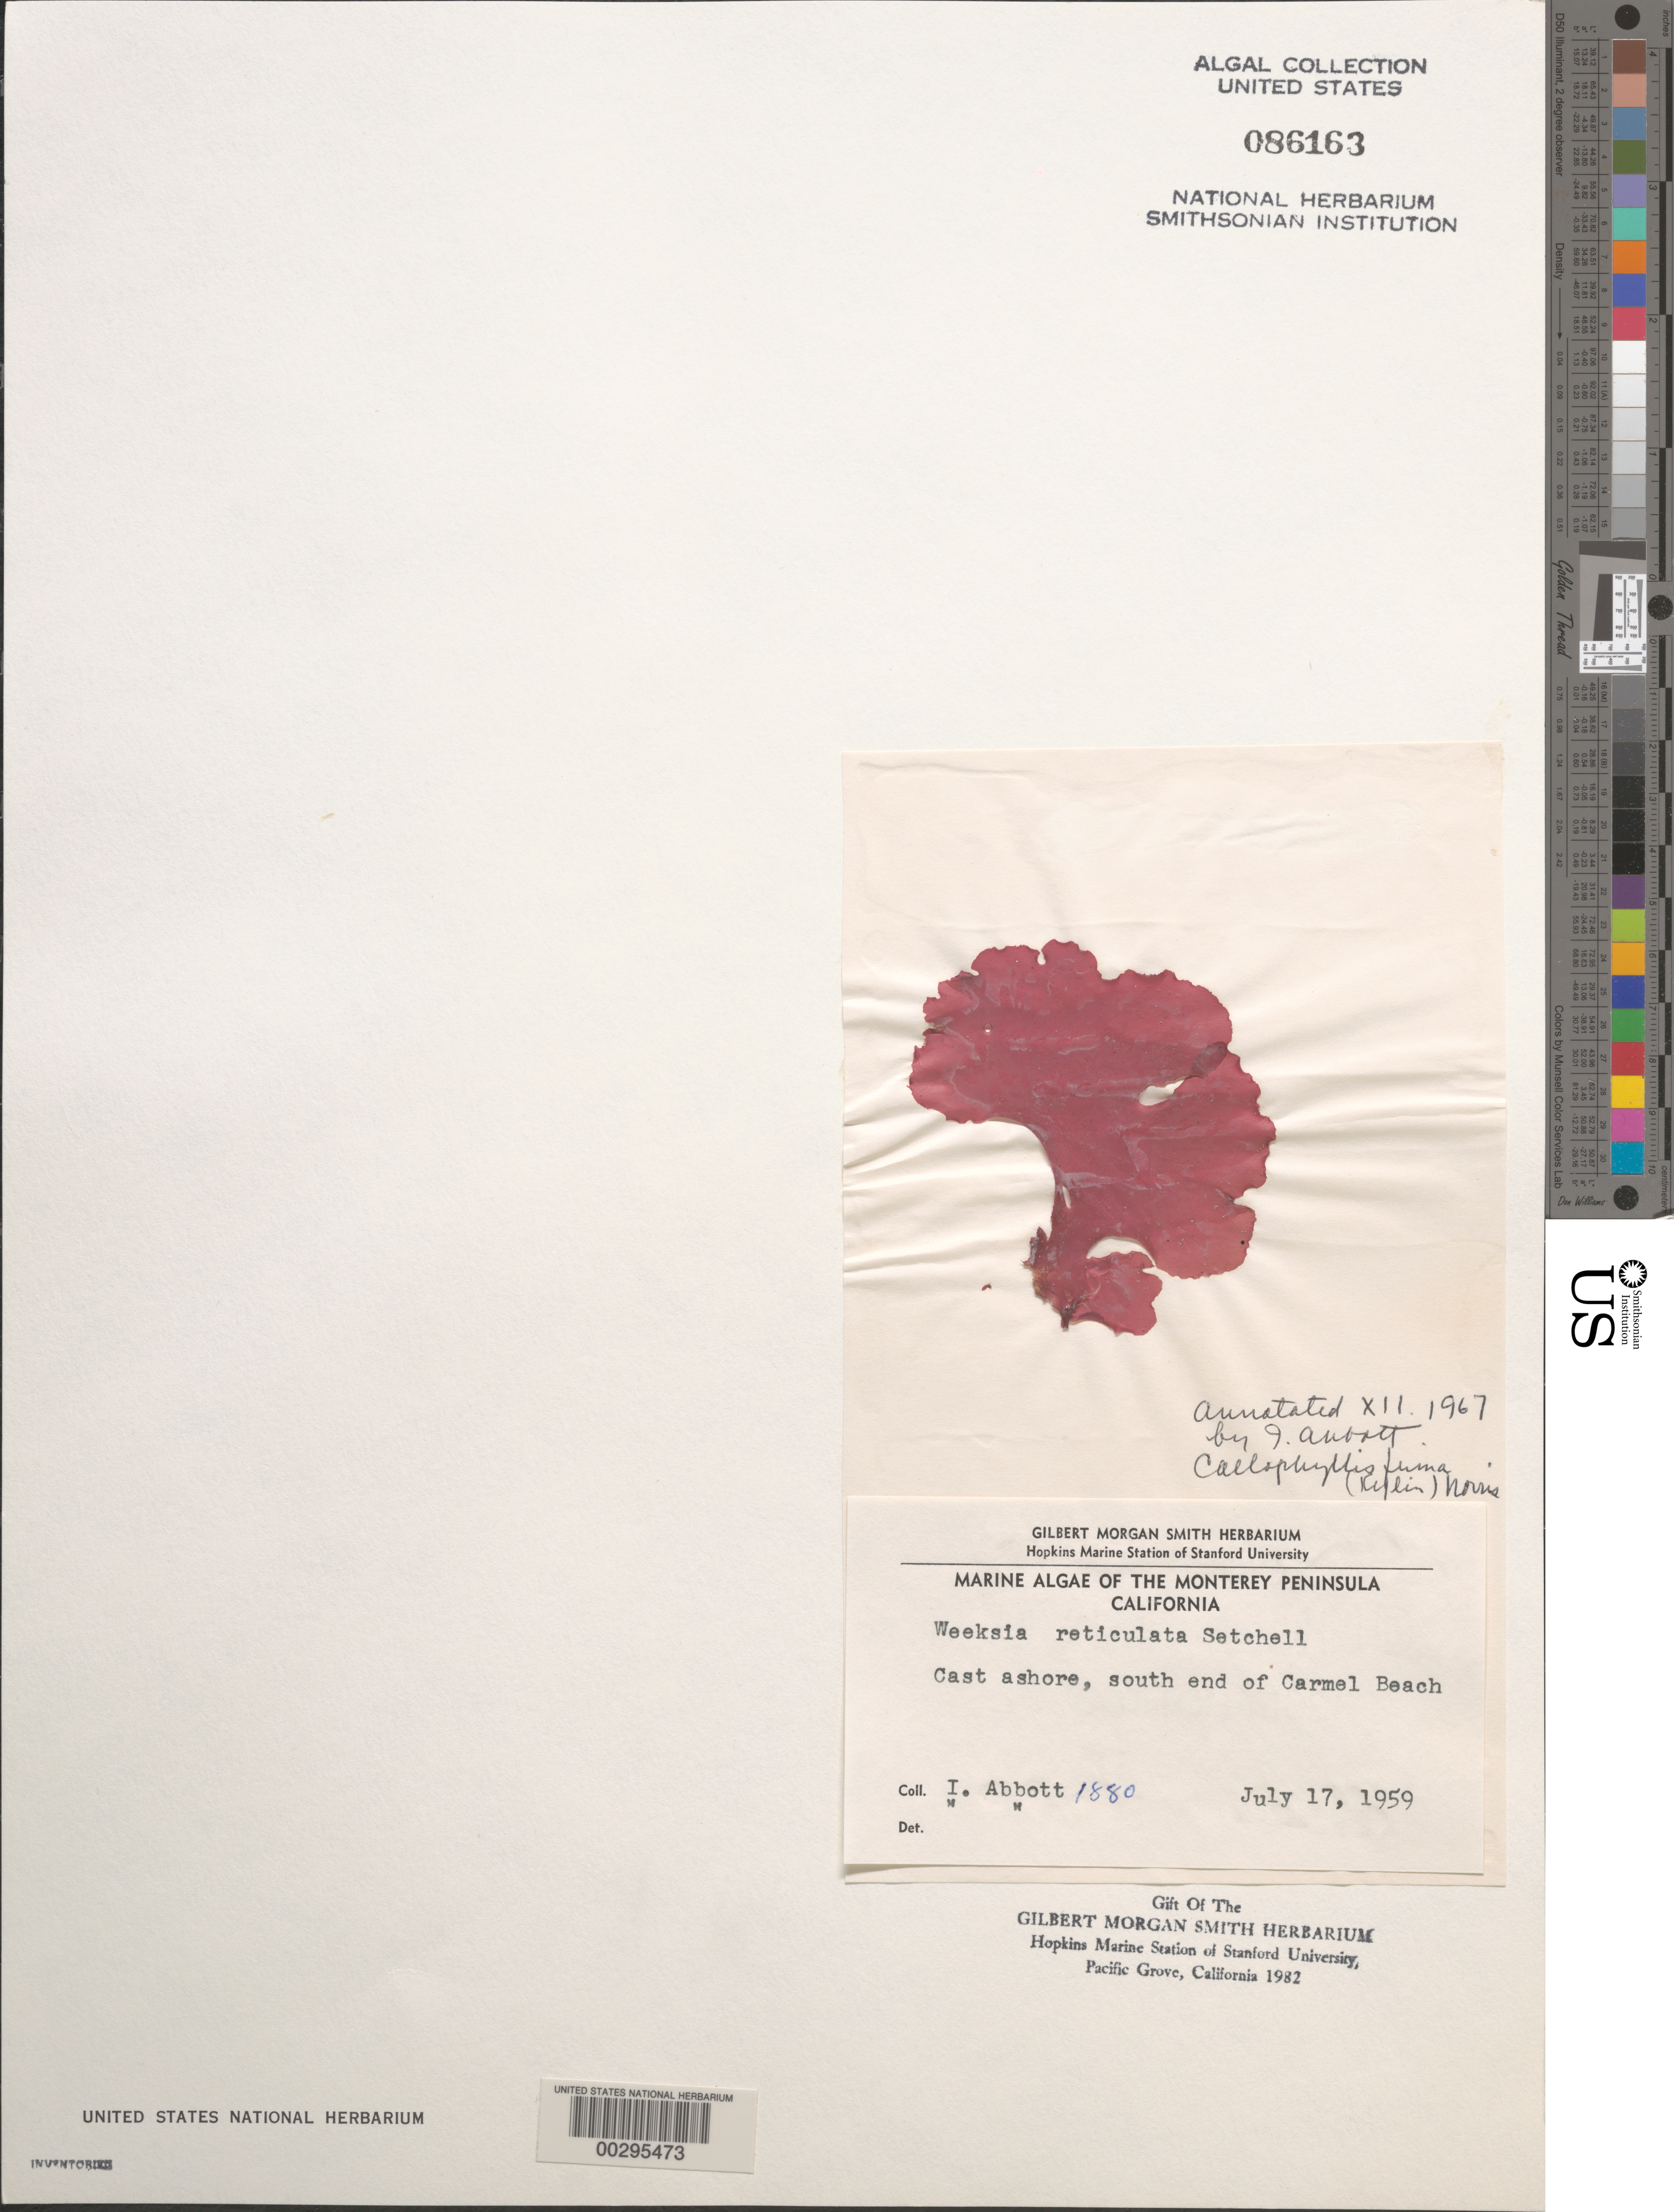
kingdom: Plantae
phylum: Rhodophyta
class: Florideophyceae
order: Gigartinales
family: Kallymeniaceae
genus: Salishia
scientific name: Salishia firma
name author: (Kylin) Clarkston & G.W. Saunders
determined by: Algae name updating Project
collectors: I. A. Abbott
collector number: IAA 1880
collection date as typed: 17 Jul 1959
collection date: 1959-07-17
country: United States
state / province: California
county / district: Monterey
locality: Carmel Beach, south end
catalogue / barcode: US 86163